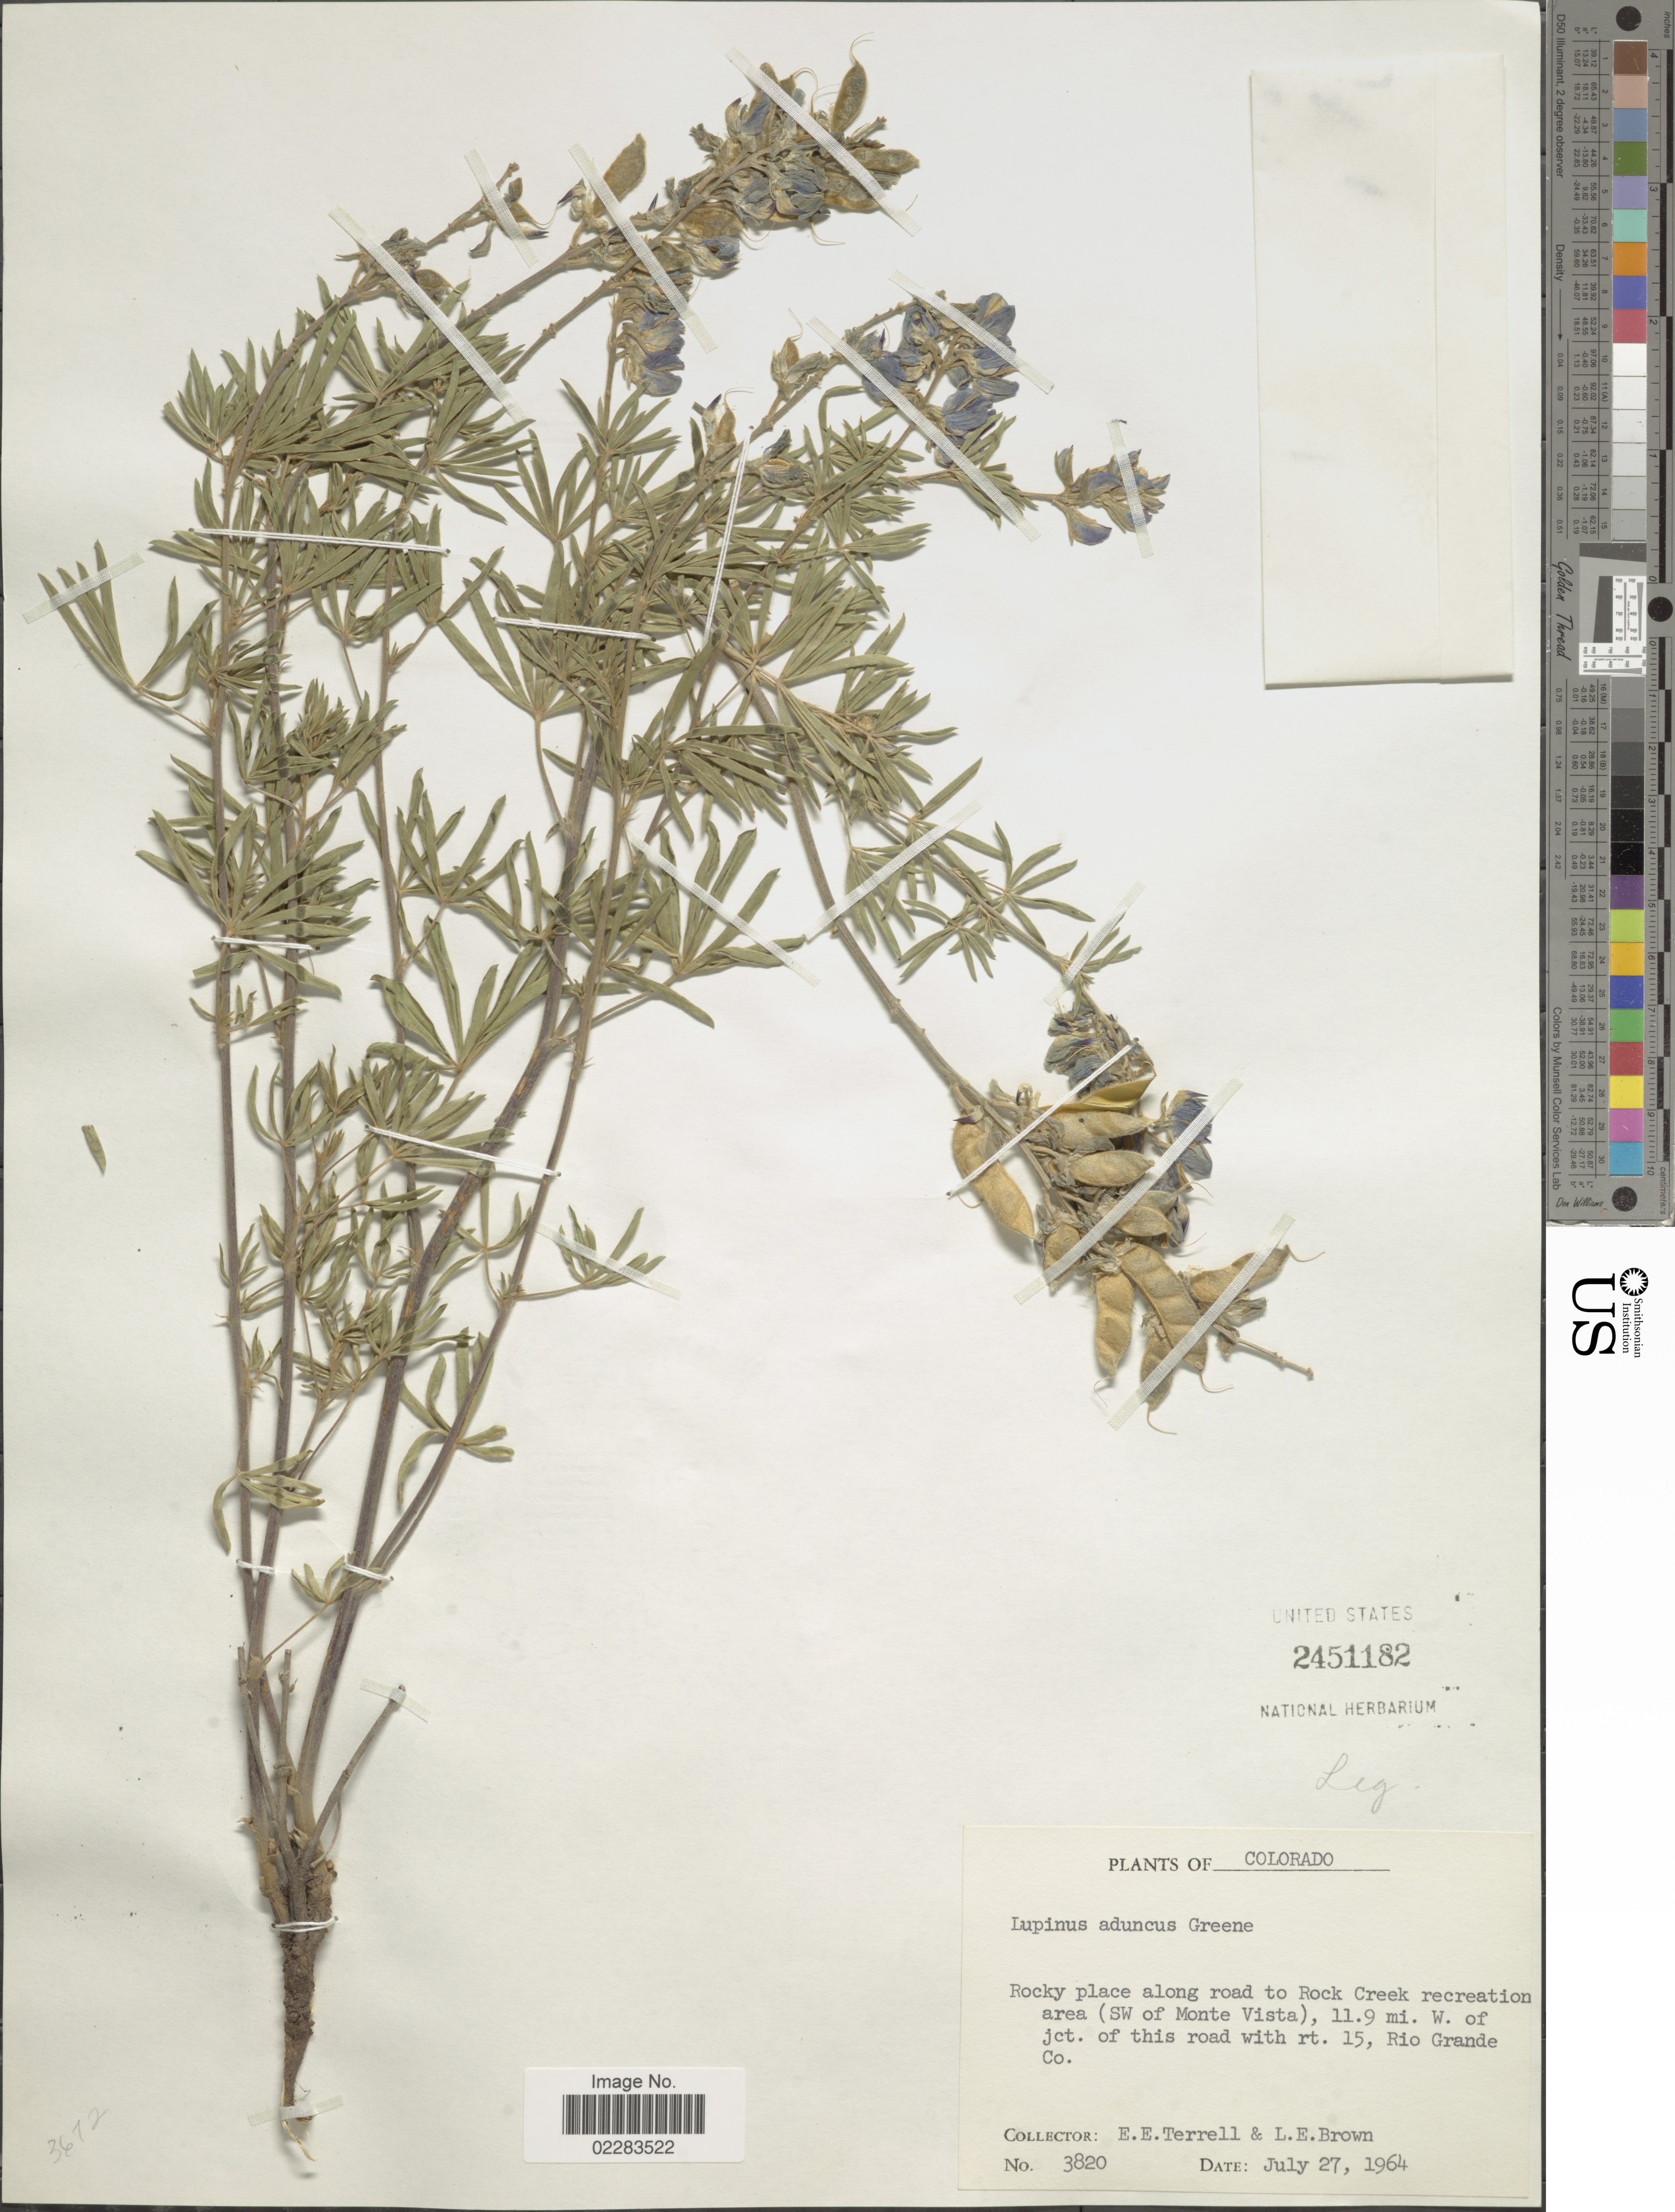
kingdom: Plantae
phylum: Tracheophyta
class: Magnoliopsida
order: Fabales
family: Fabaceae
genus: Lupinus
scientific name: Lupinus aduncus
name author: Greene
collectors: E. E. Terrell & L. E. Brown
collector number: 3820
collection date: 1964-07-27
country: United States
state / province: Colorado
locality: Rocky places along road to Rock Creek recreation area (SW of Monte Vista), 11.9 mi. W. of jct. of this road with rt. 15, Rio Grande Co.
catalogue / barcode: US 2451182